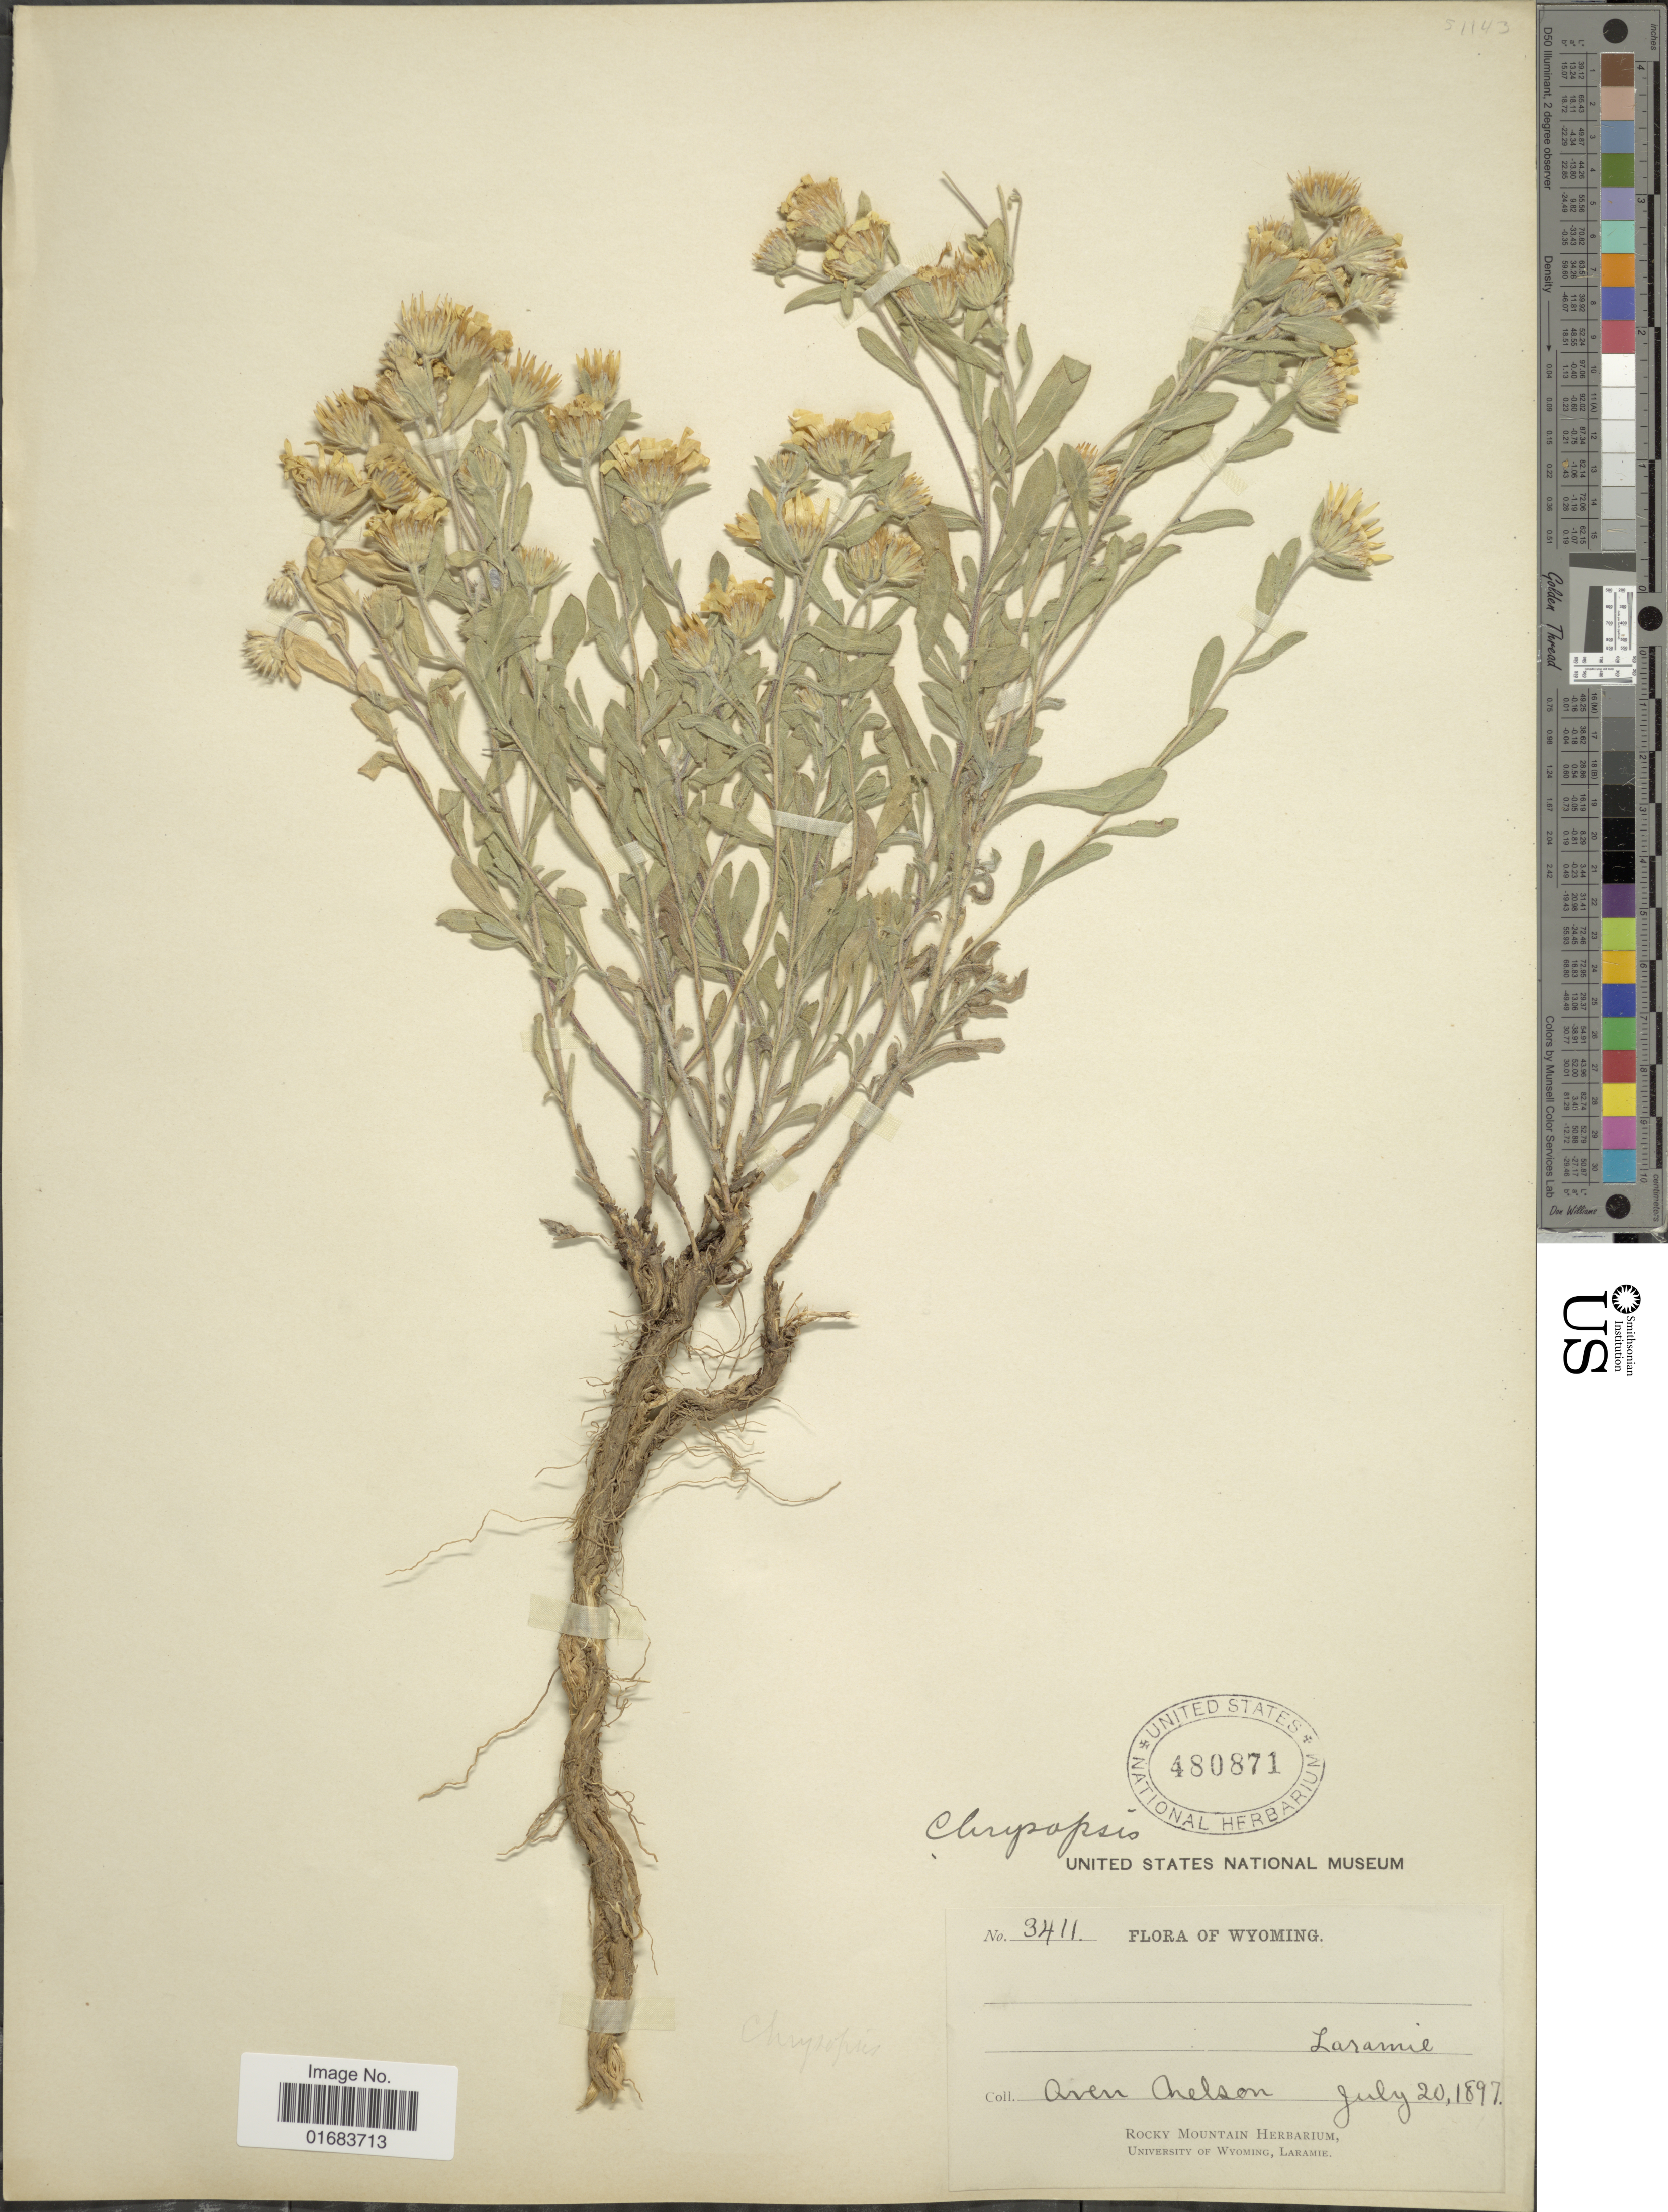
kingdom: Plantae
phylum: Tracheophyta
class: Magnoliopsida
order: Asterales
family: Asteraceae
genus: Chrysopsis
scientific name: Chrysopsis sp.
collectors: A. Nelson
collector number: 3411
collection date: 1897-07-20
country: United States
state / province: Wyoming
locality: Laramie.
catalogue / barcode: US 480871